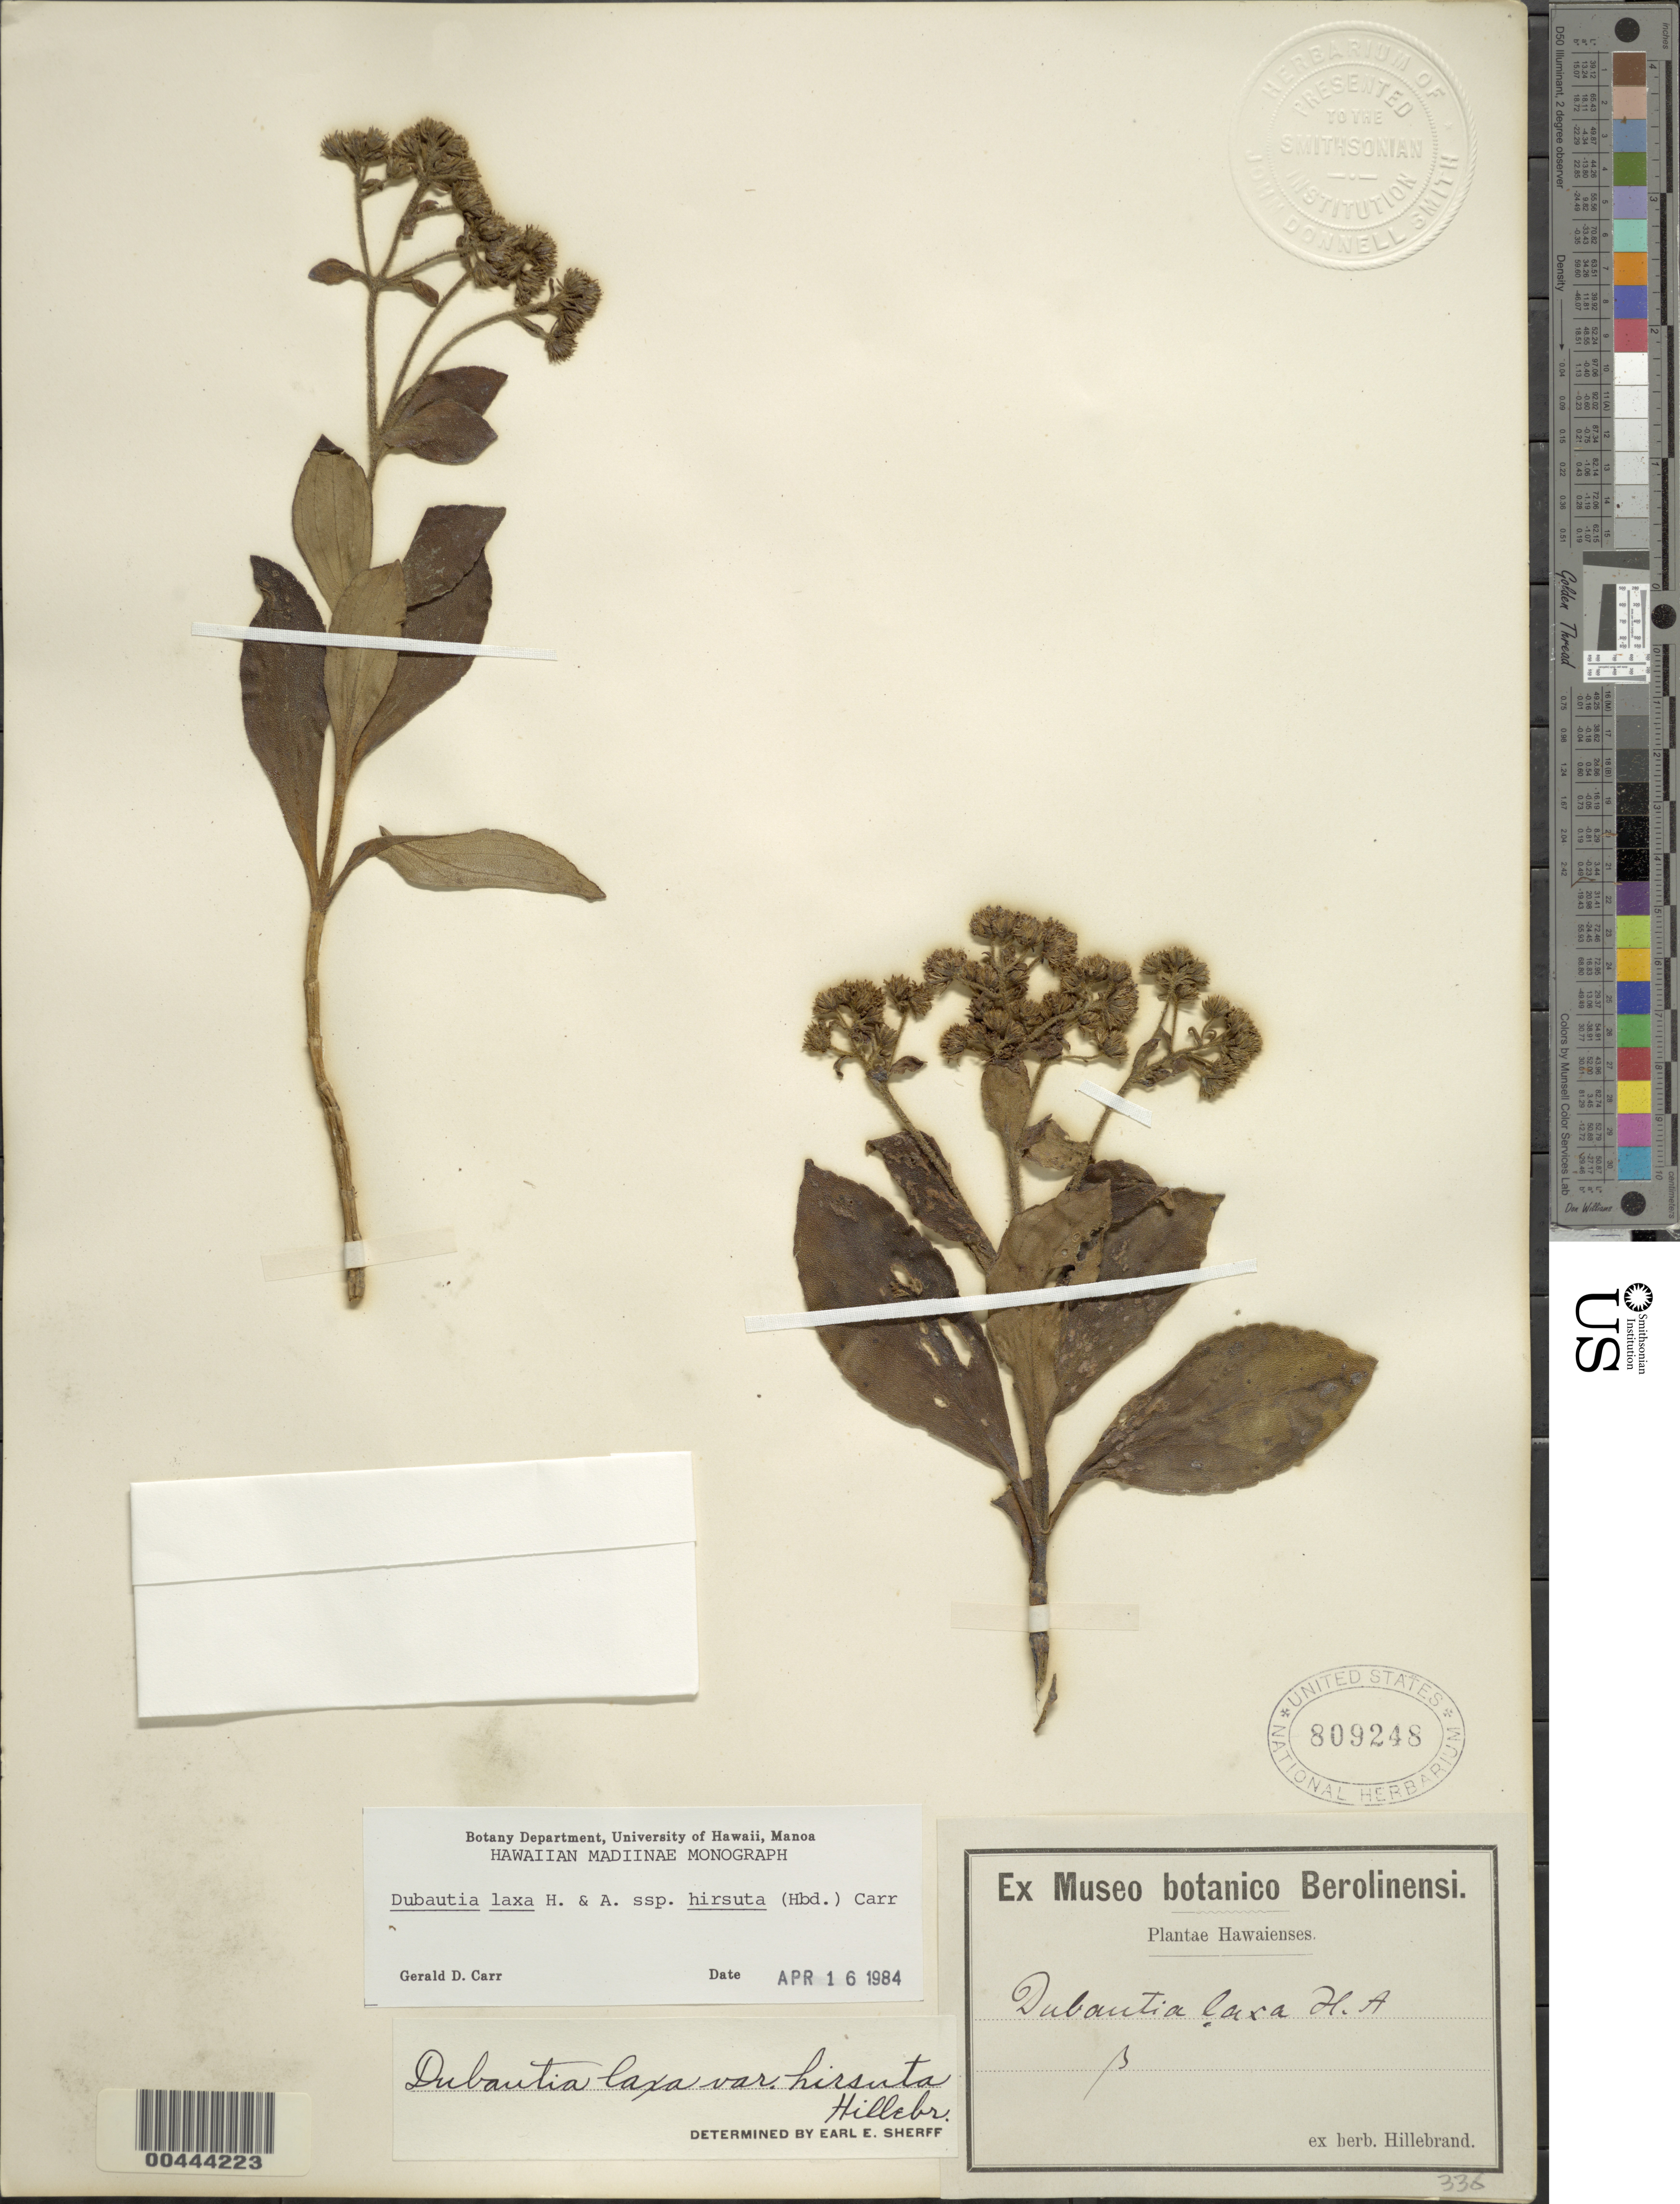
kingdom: Plantae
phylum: Tracheophyta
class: Magnoliopsida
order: Asterales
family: Asteraceae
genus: Dubautia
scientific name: Dubautia laxa subsp. hirsuta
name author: (Hillebr.) G.D. Carr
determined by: Carr, G. D.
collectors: W. Hillebrand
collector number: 336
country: United States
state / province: Hawaii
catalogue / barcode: US 809248